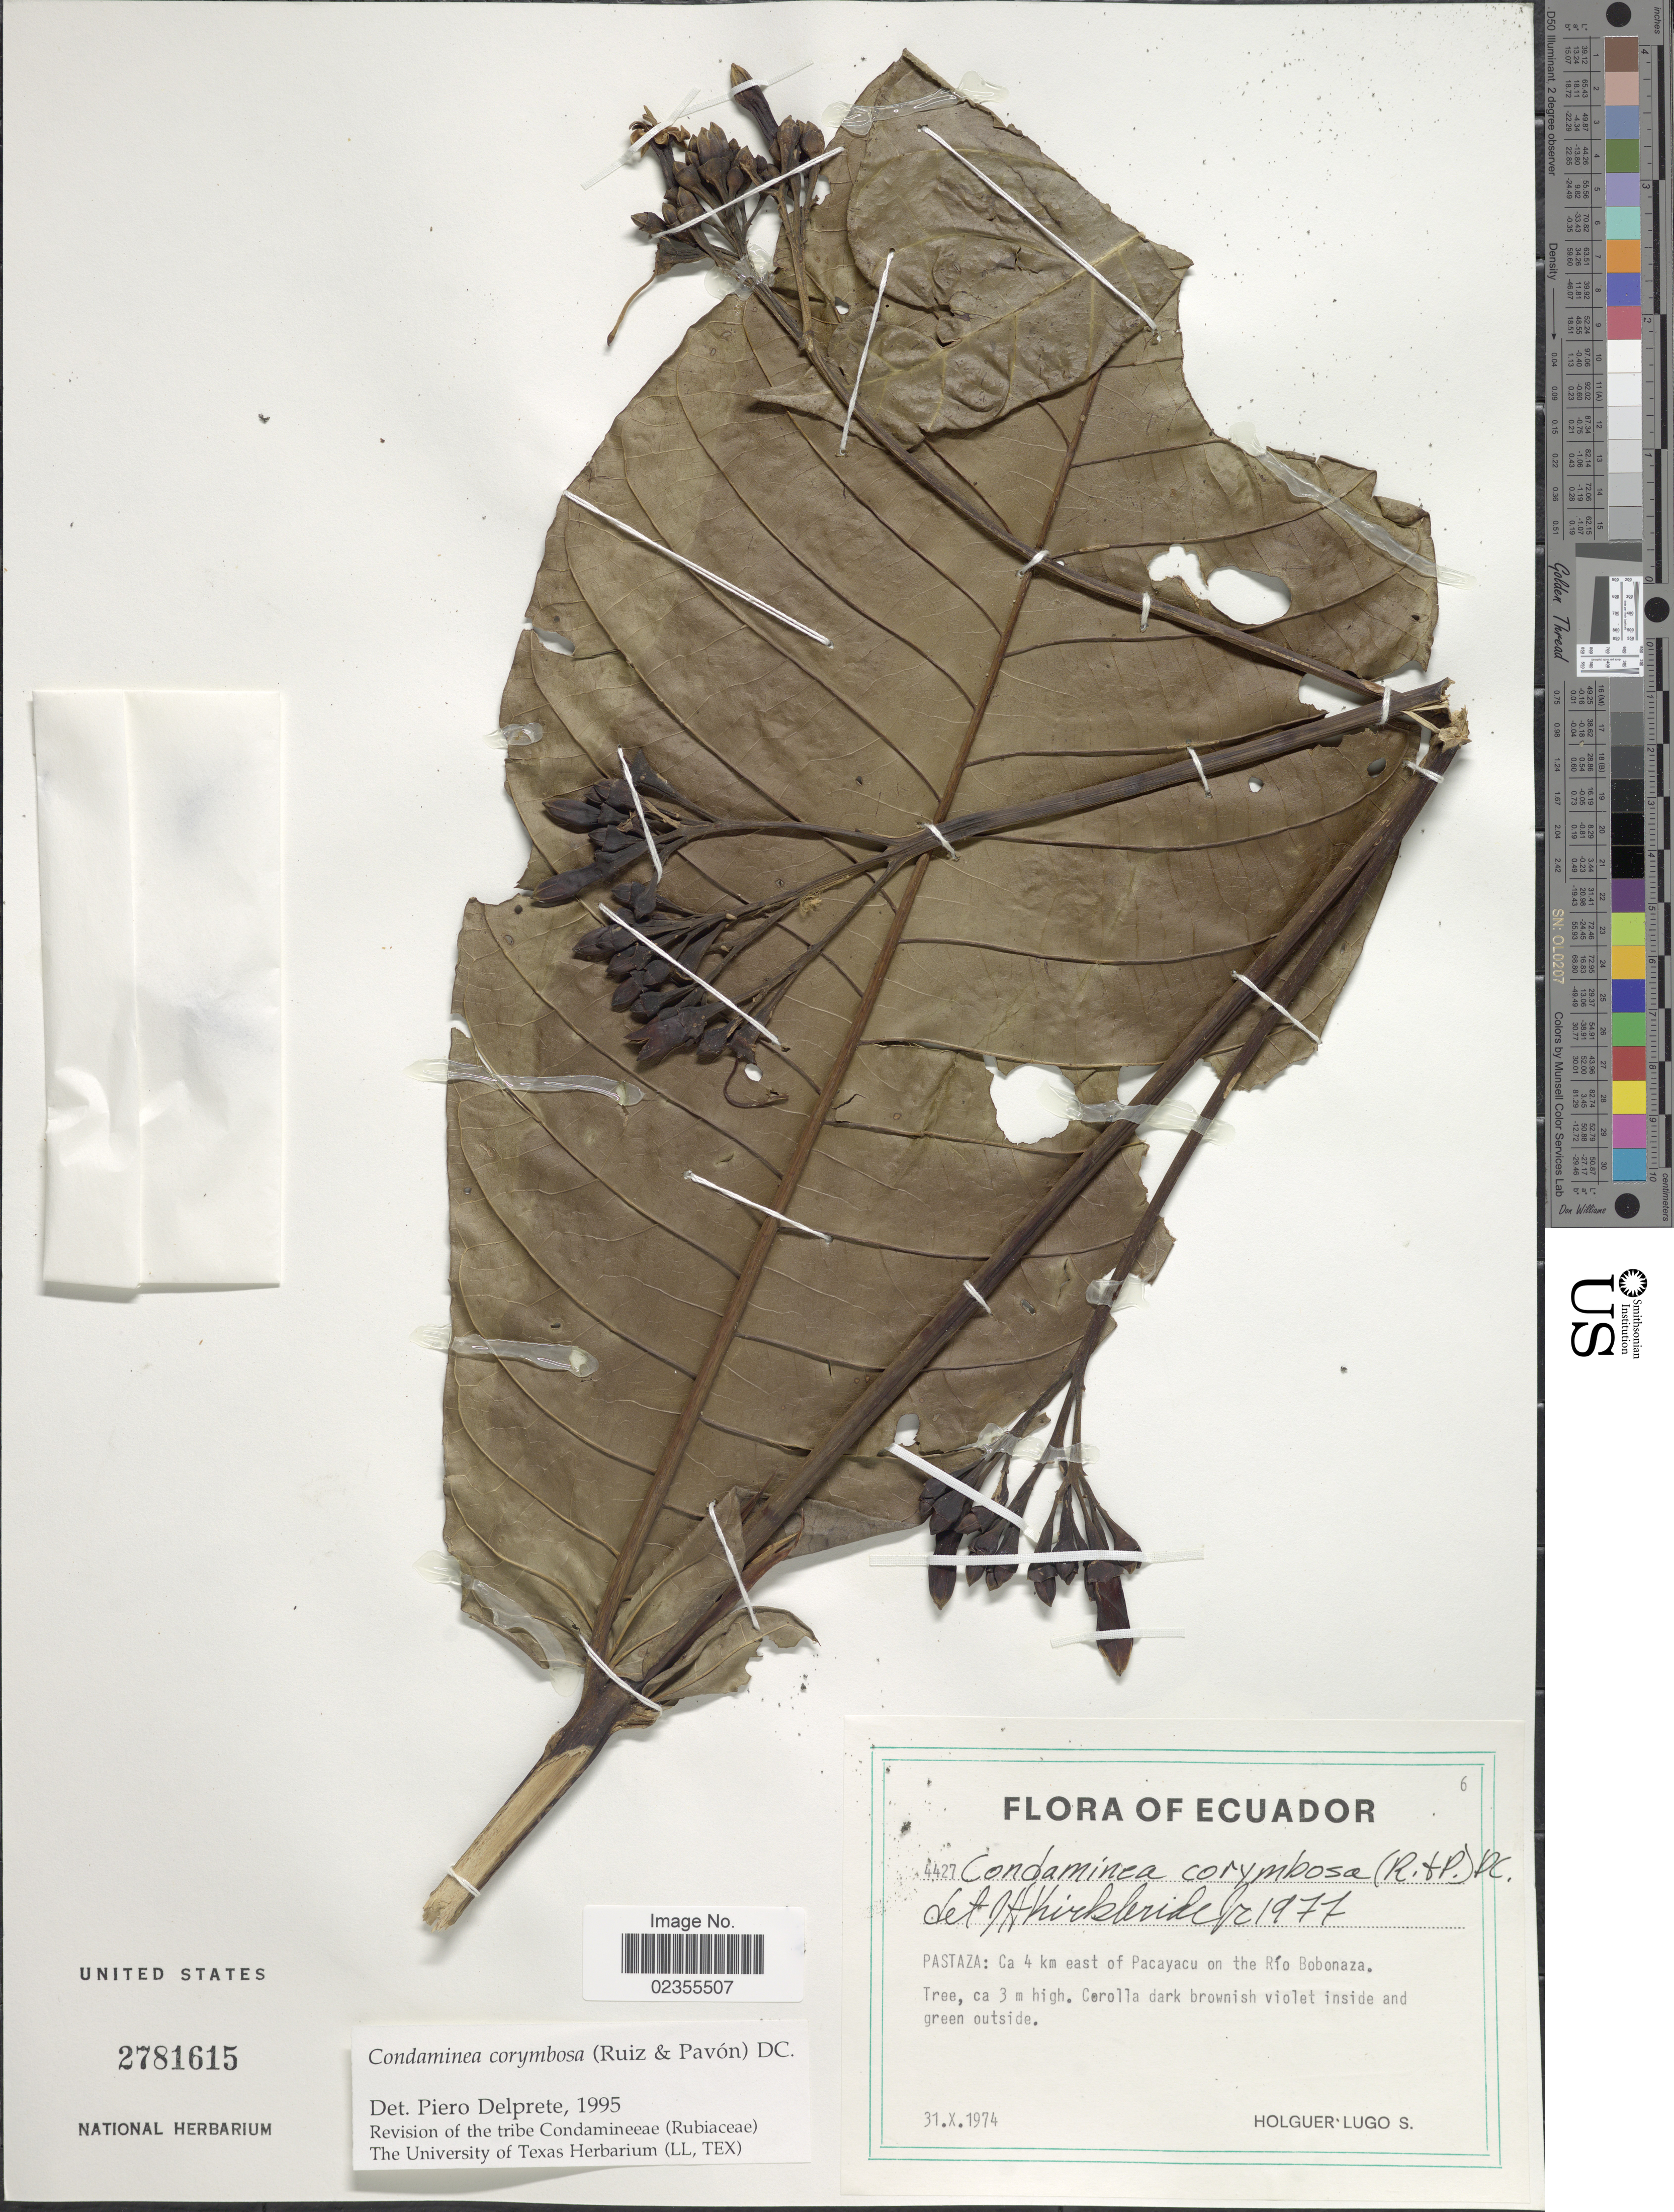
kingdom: Plantae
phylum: Tracheophyta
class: Magnoliopsida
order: Gentianales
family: Rubiaceae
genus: Condaminea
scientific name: Condaminea corymbosa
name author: (Ruiz & Pav.) DC.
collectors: H. Lugo S.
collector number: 4427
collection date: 1974-10-31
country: Ecuador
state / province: Pastaza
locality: Ca. 4 km east of Pacayacu on the Rio Bobonaza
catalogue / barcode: US 2781615